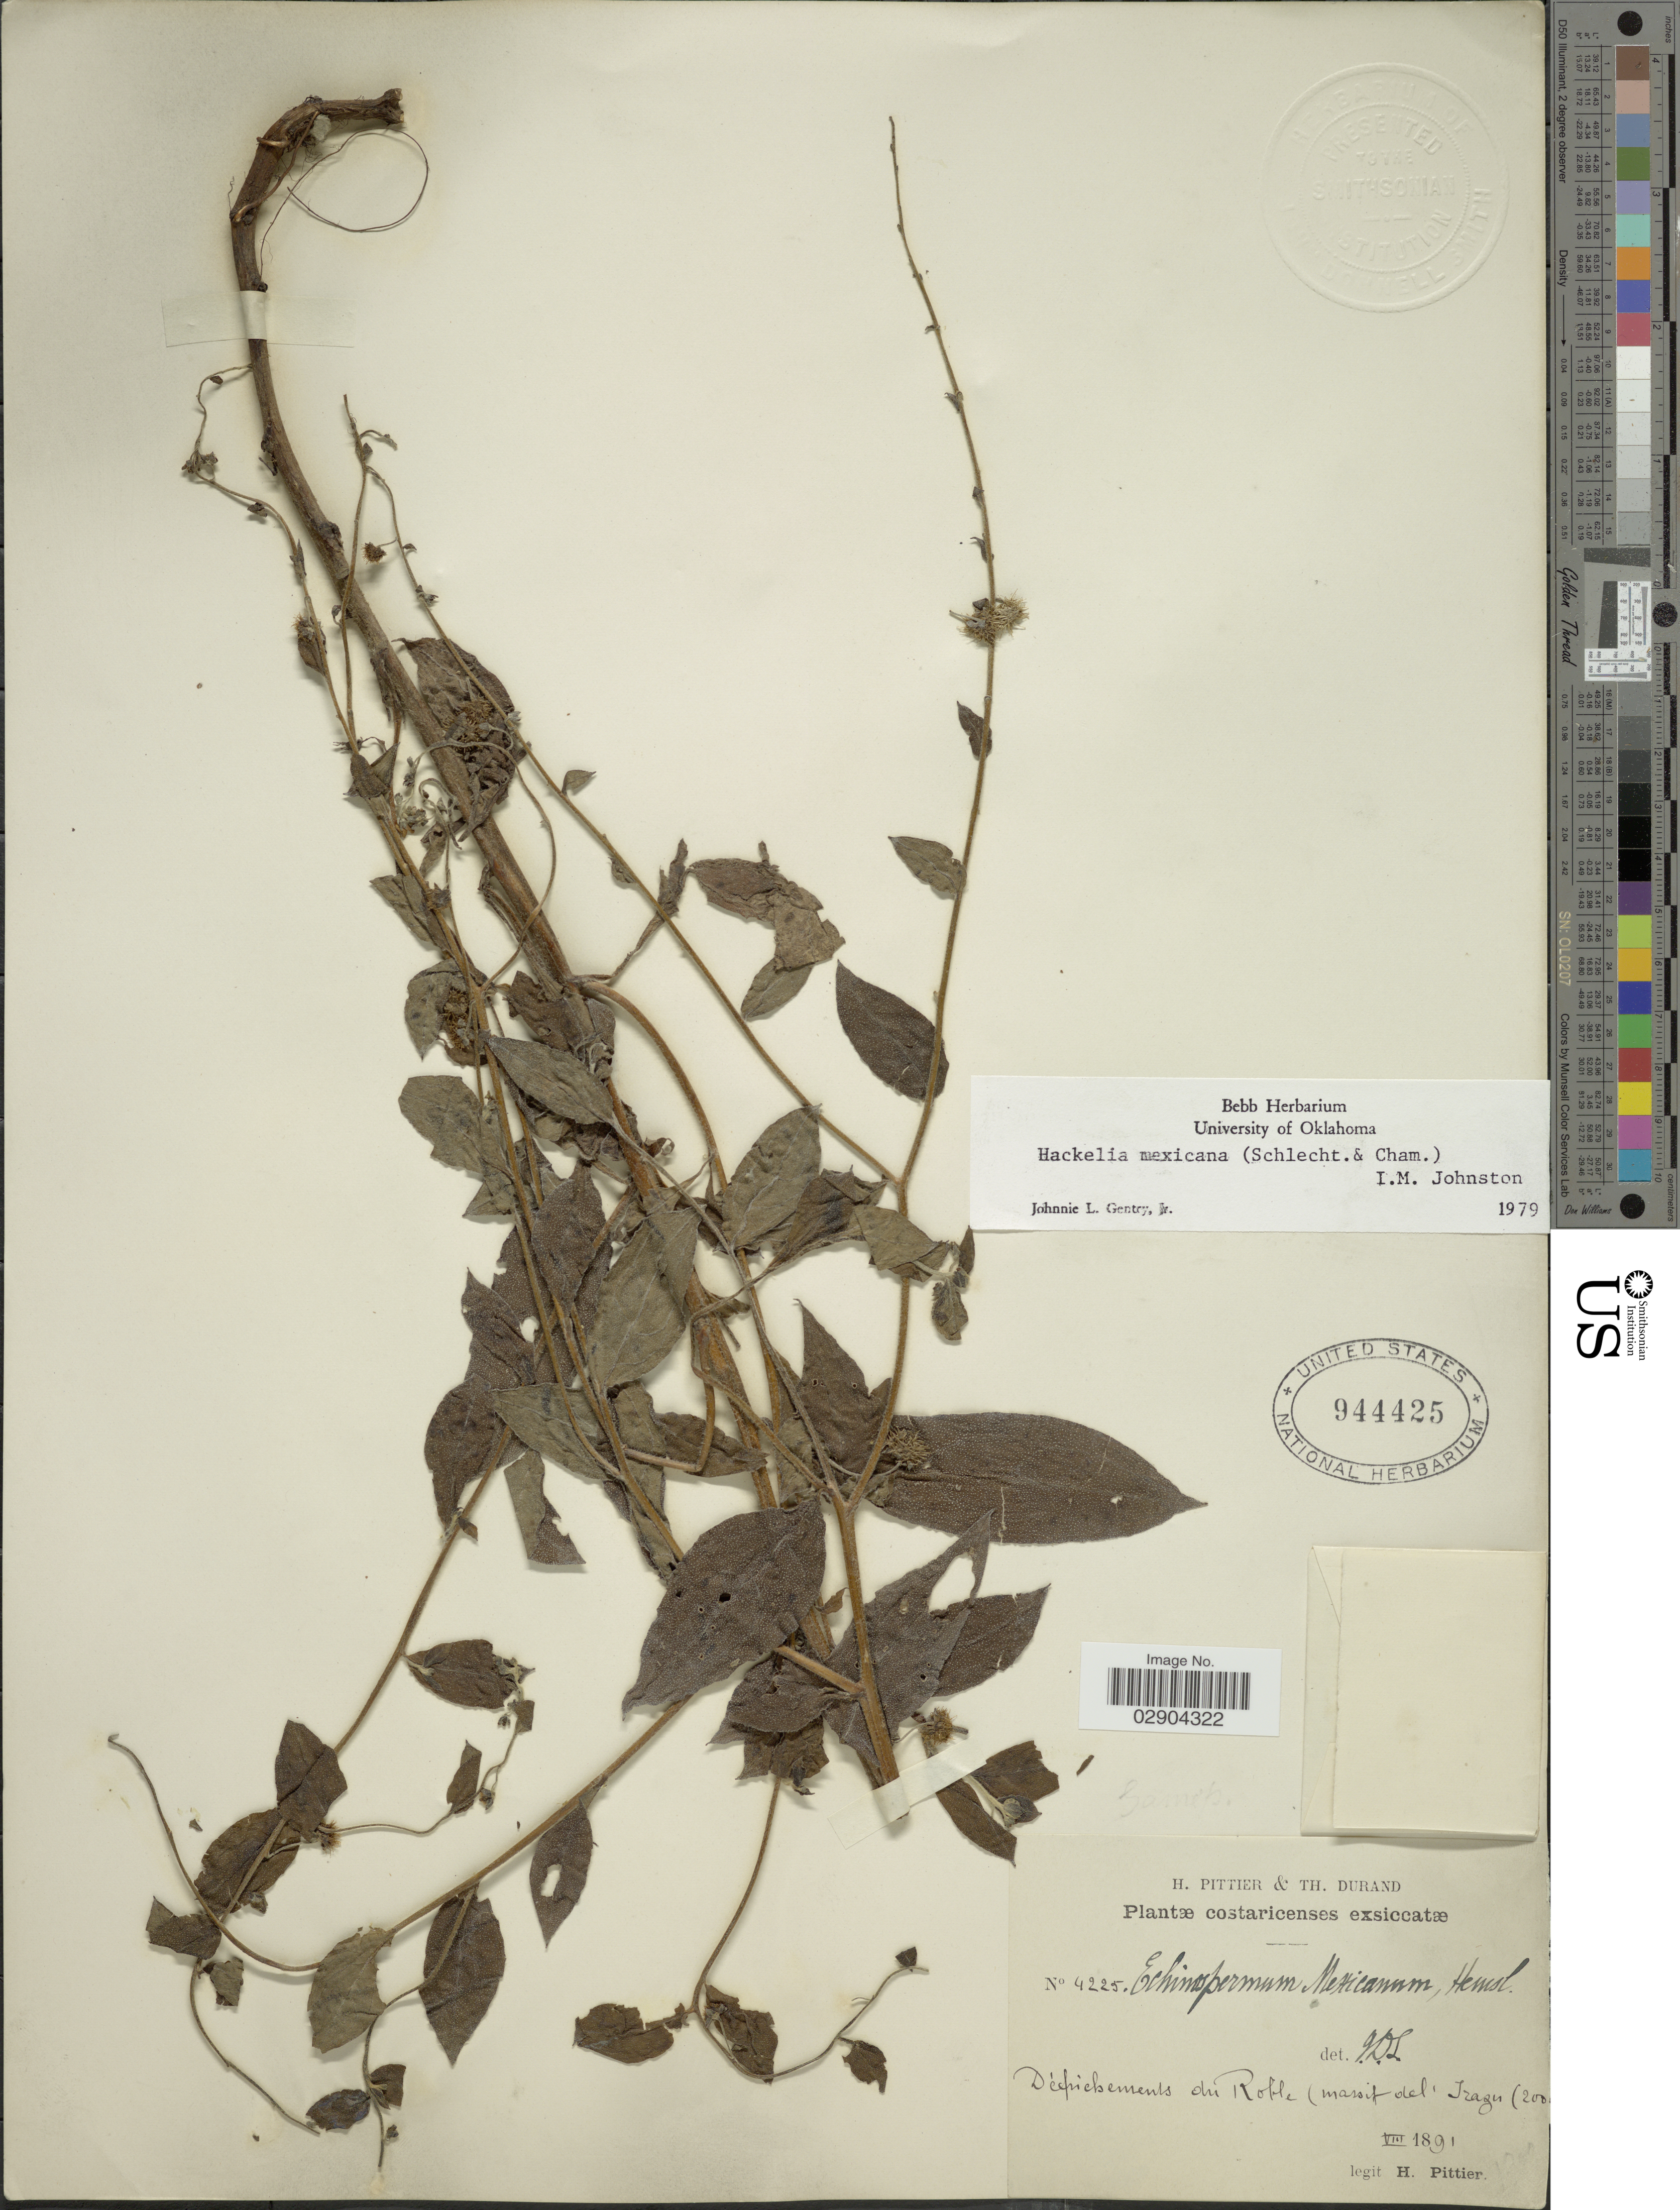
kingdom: Plantae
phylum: Tracheophyta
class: Magnoliopsida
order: Boraginales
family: Boraginaceae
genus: Hackelia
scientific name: Hackelia mexicana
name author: (Schltdl. & Cham.) I.M. Johnst.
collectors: H. F. Pittier & T. Durand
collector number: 4225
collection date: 1891-08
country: Costa Rica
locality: Défrichements du Roble (massif del'Irazu).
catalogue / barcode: US 944425